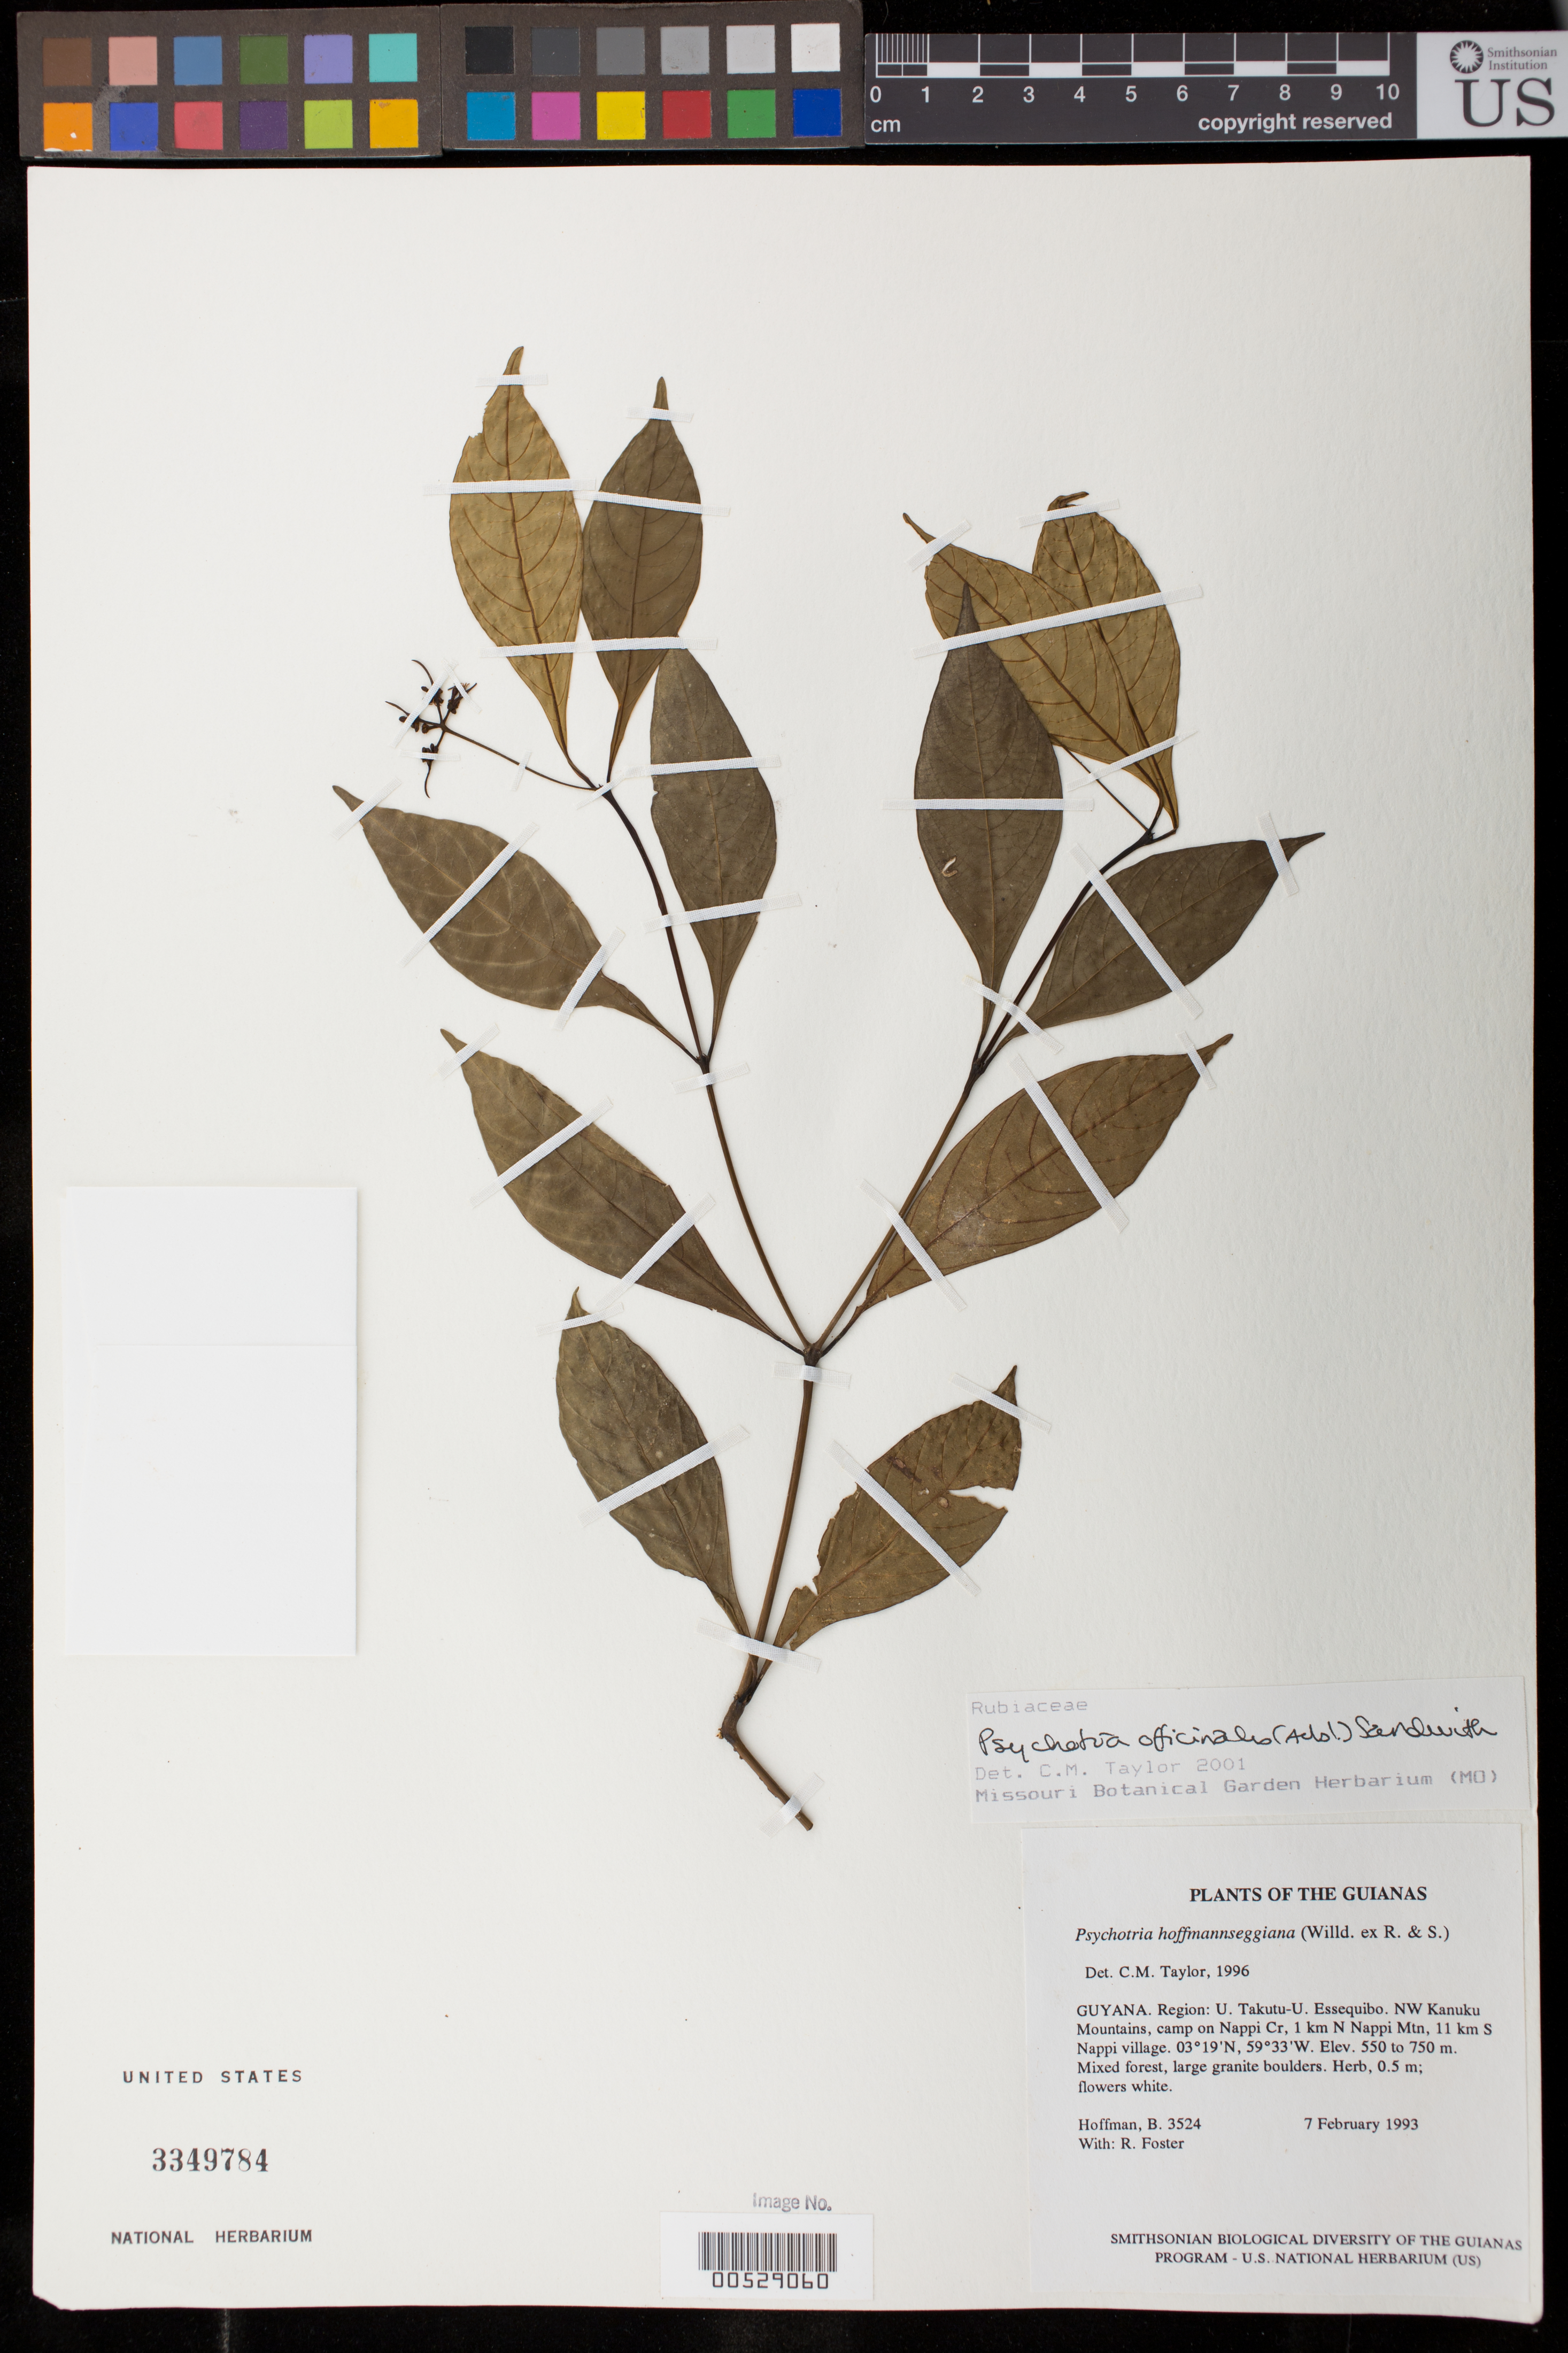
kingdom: Plantae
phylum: Tracheophyta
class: Magnoliopsida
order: Gentianales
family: Rubiaceae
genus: Palicourea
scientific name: Palicourea tenerior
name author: (Cham.) Delprete & J.H. Kirkbr.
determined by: Kirkbride, J. H., Jr.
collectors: B. Hoffman & R. Foster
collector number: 3524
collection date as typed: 7 February 1993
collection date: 1993-02-07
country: Guyana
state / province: U. Takutu-U. Essequibo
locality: NW Kanuku Mountains, camp on Nappi Creek, 1 km N of Nappi Mountain, 11 km S of Nappi village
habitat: Mixed forest, large granite boulders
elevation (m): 550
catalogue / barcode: US 3349784